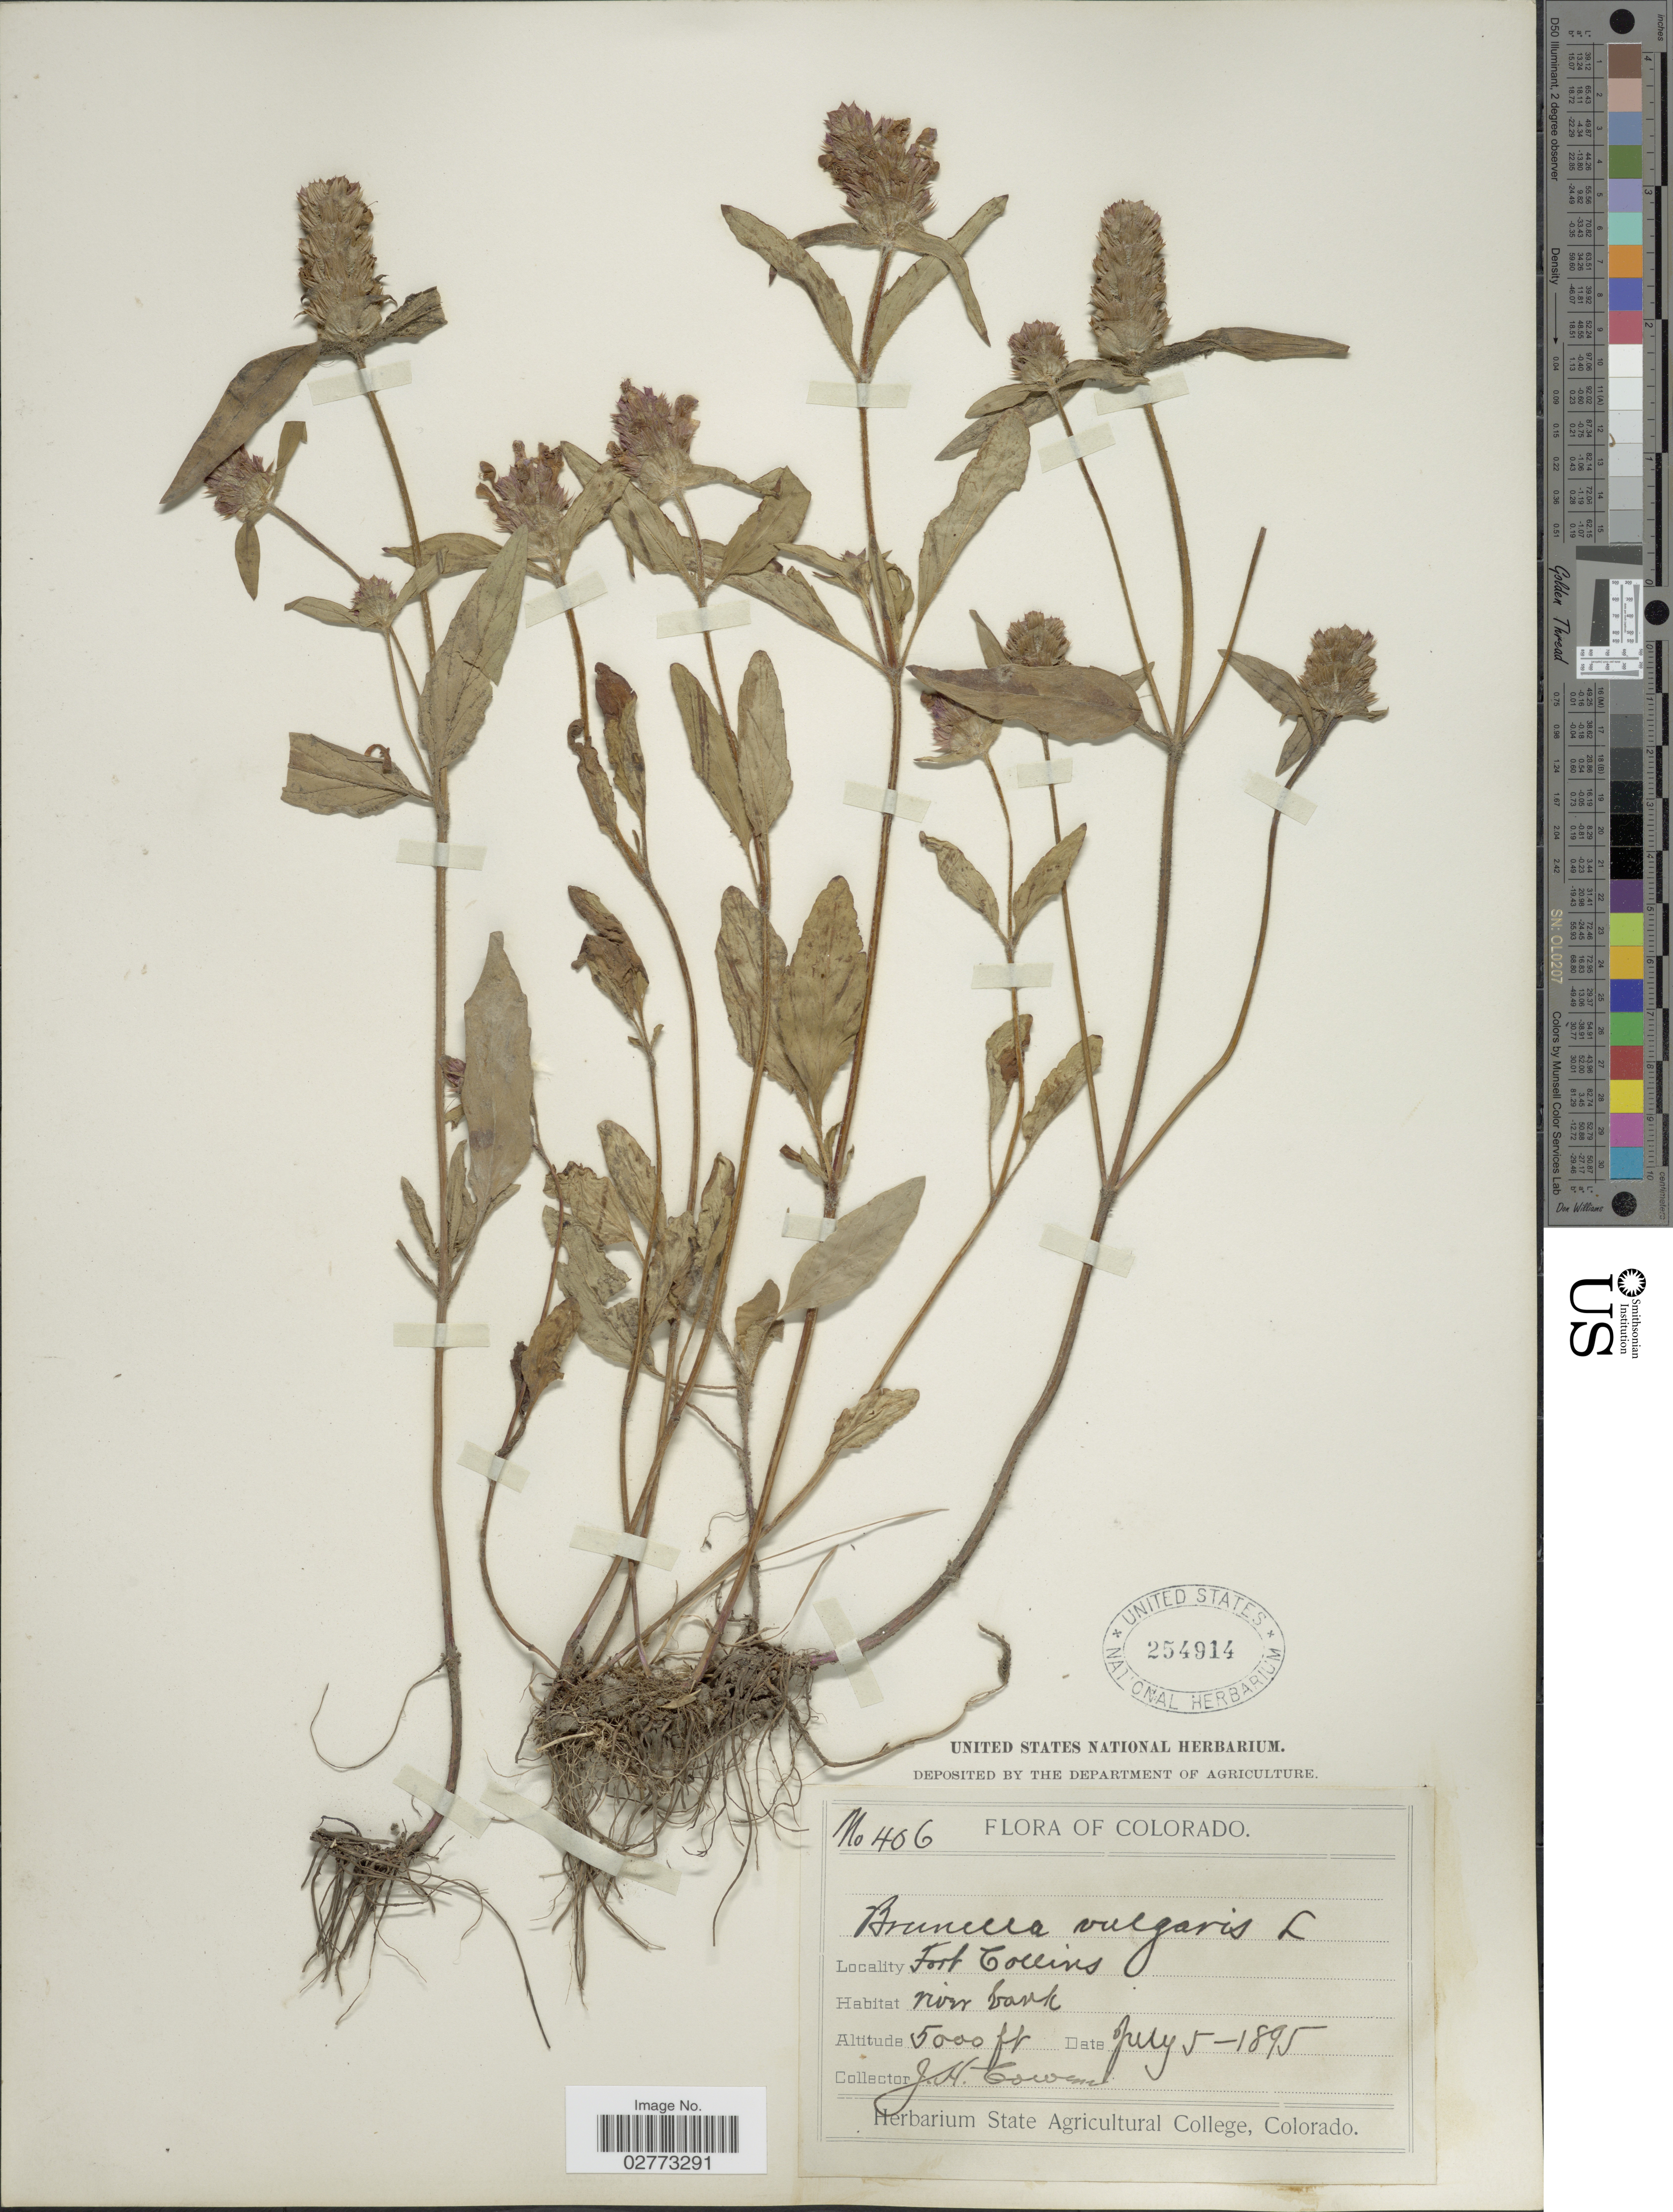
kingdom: Plantae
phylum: Tracheophyta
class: Magnoliopsida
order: Lamiales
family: Lamiaceae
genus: Prunella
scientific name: Prunella vulgaris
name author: L.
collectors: J. H. Cowen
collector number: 406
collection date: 1895-07-05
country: United States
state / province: Colorado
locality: Fort Collins.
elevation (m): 1524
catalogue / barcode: US 254914